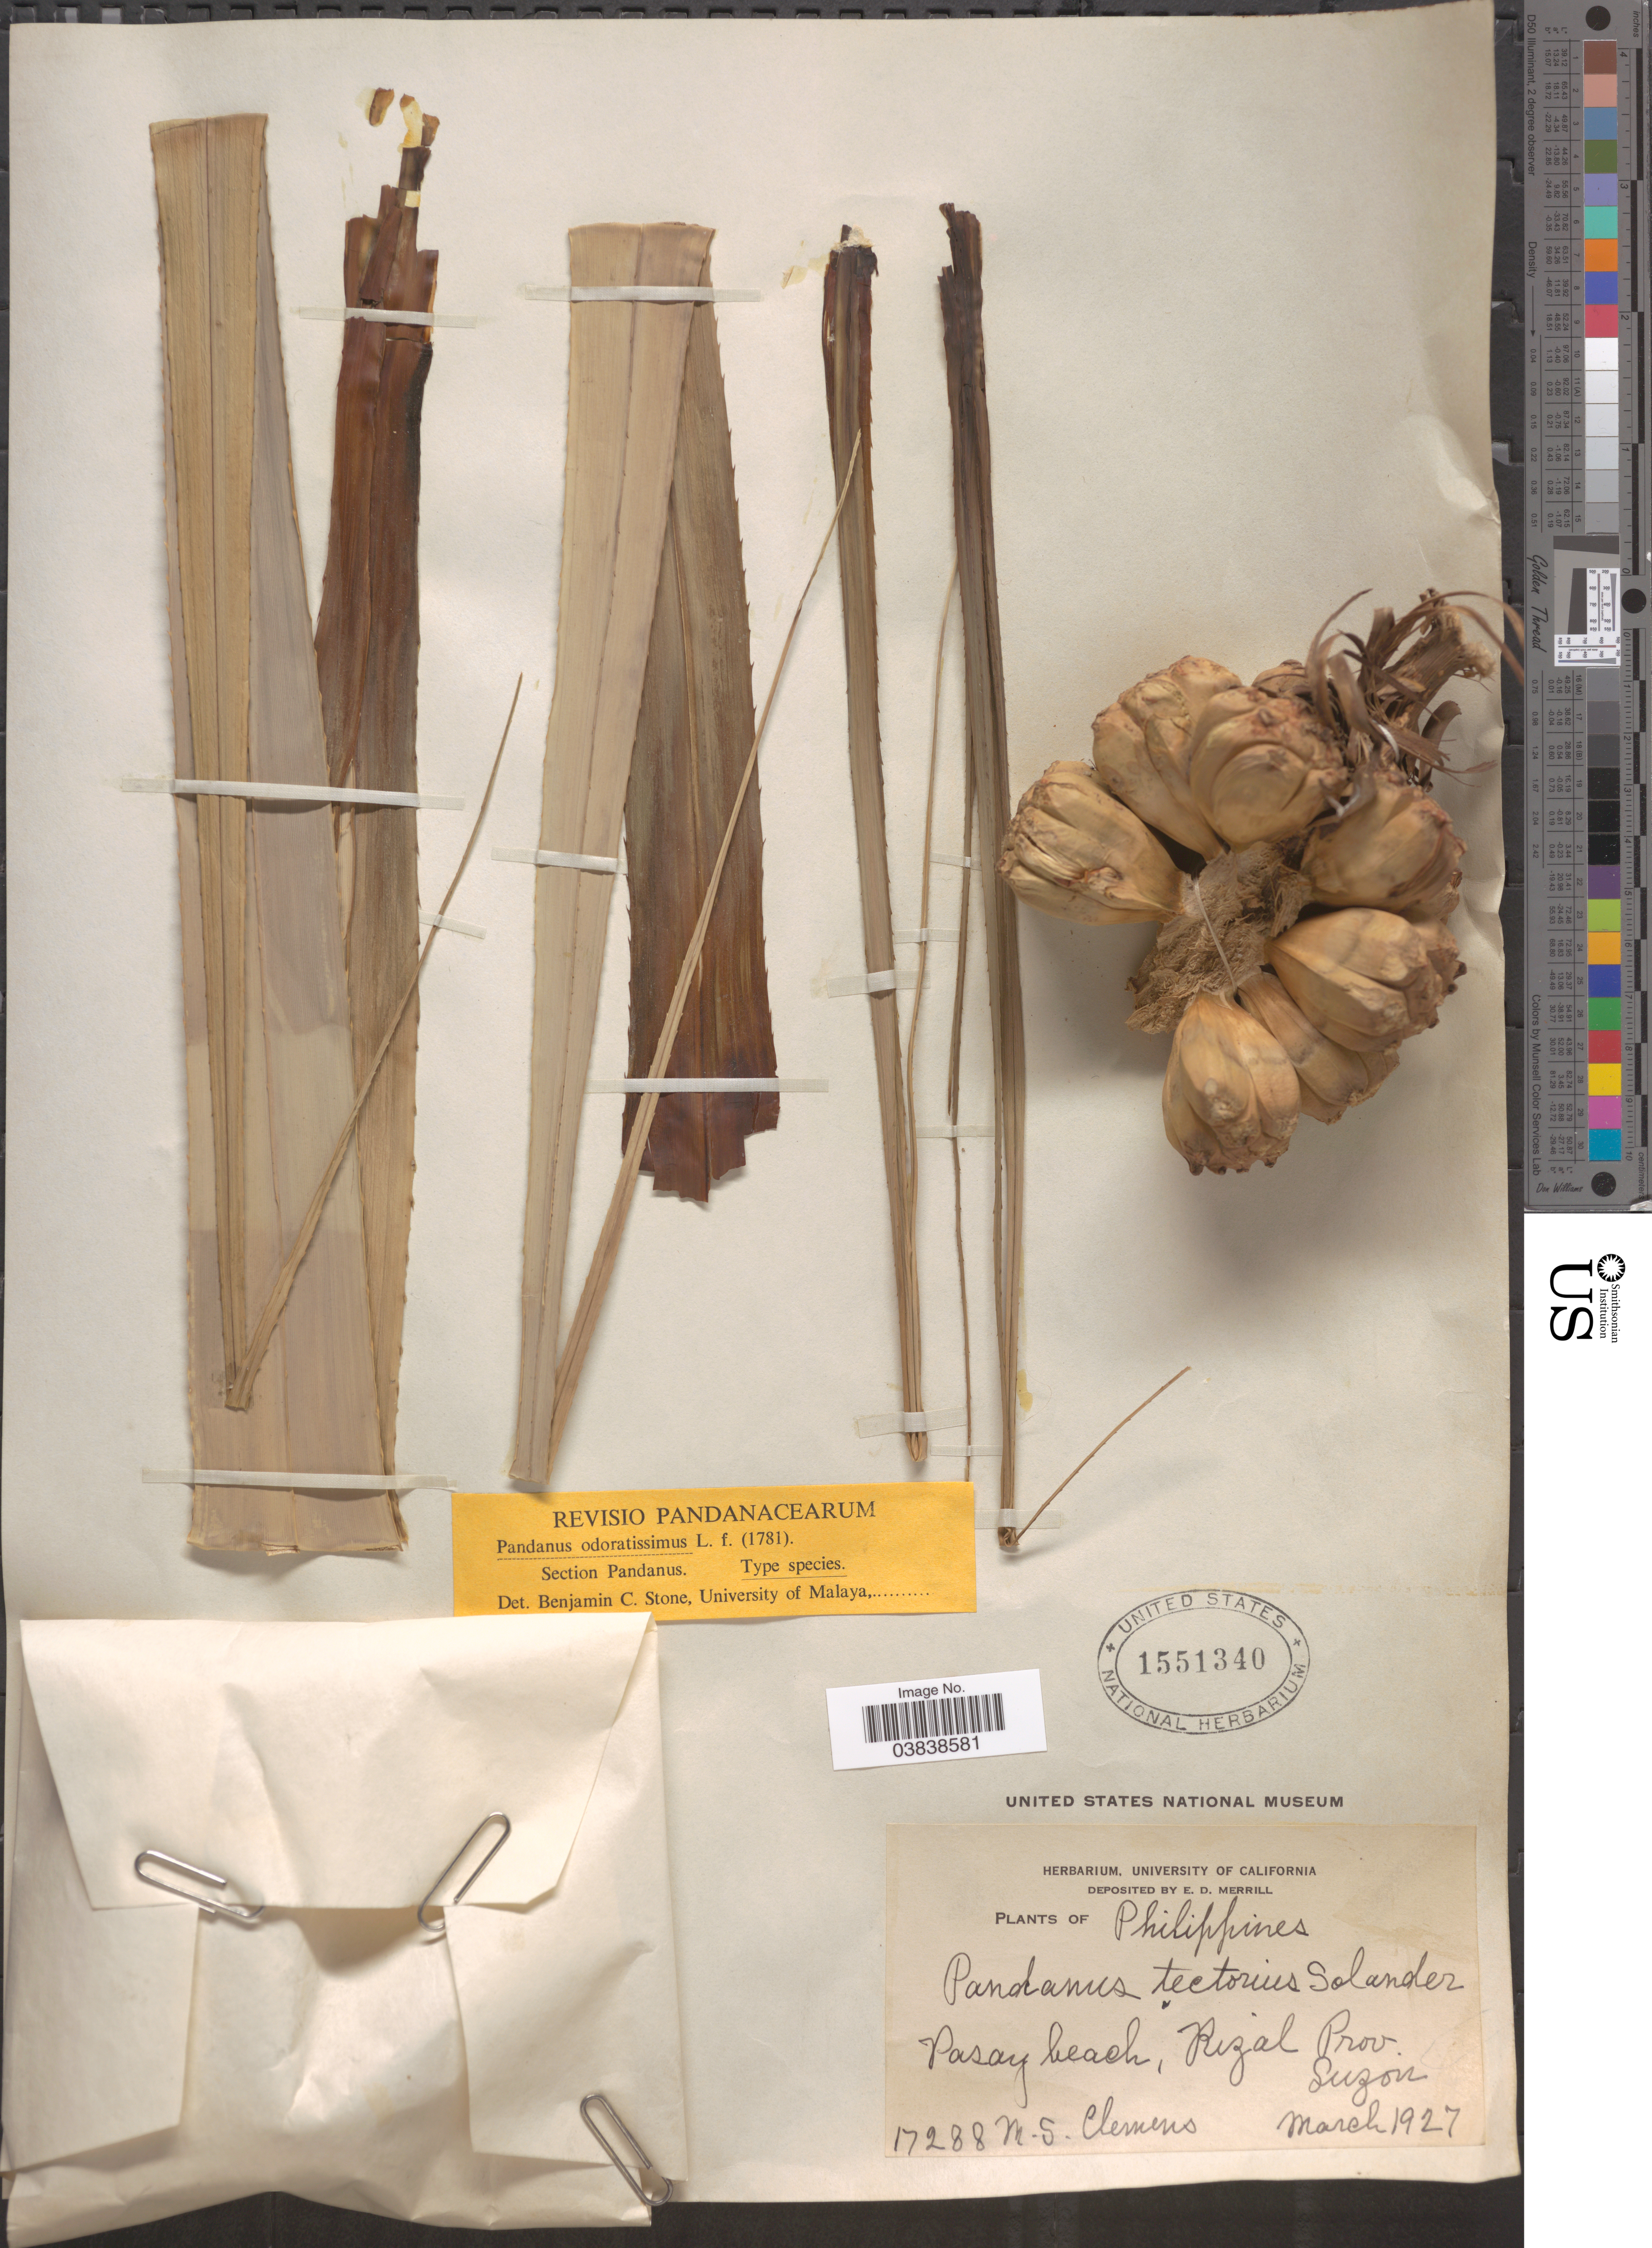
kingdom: Plantae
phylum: Tracheophyta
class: Liliopsida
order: Pandanales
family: Pandanaceae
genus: Pandanus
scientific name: Pandanus odoratissimus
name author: L. f.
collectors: M. S. Clemens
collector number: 17288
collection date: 1927-03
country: Philippines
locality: Pasay beach, Rizal Prov. Luzon.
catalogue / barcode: US 1551340